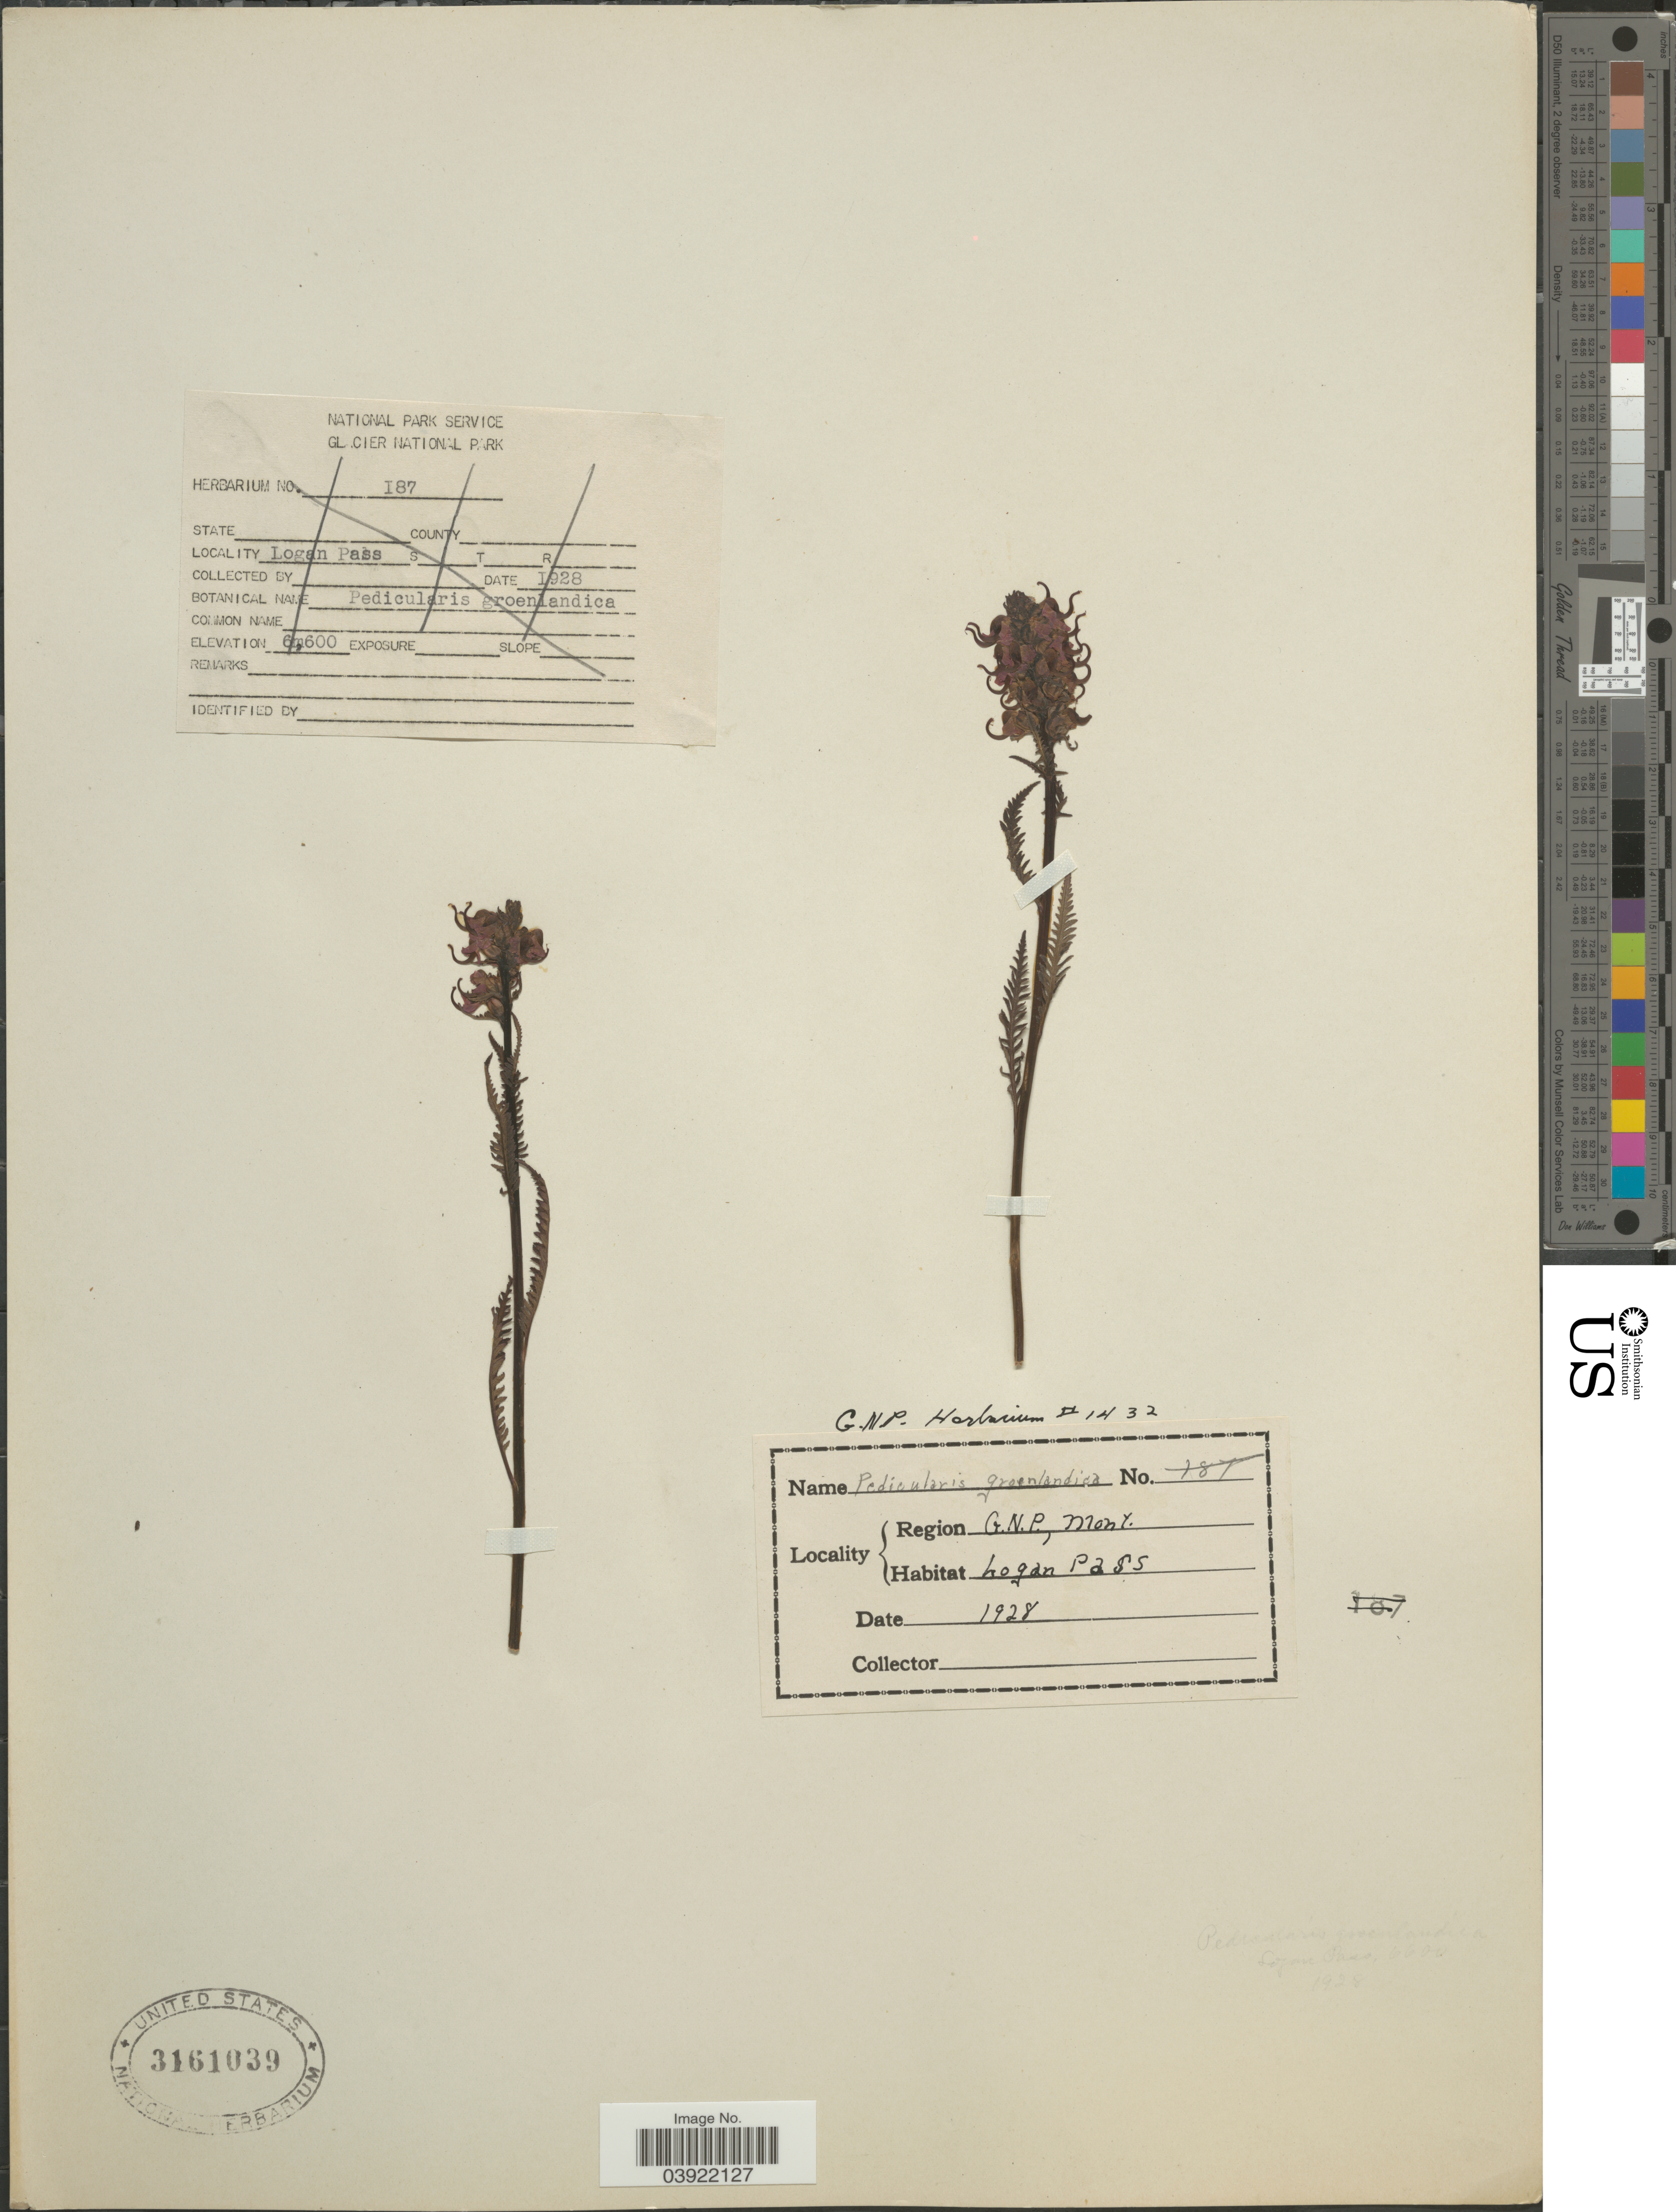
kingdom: Plantae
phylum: Tracheophyta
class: Magnoliopsida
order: Lamiales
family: Orobanchaceae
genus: Pedicularis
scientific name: Pedicularis groenlandica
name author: Retz.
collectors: ex herb. G. N. P.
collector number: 1432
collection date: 1928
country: United States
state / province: Montana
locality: Region G.N.P. Logan Pass.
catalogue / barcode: US 3161039